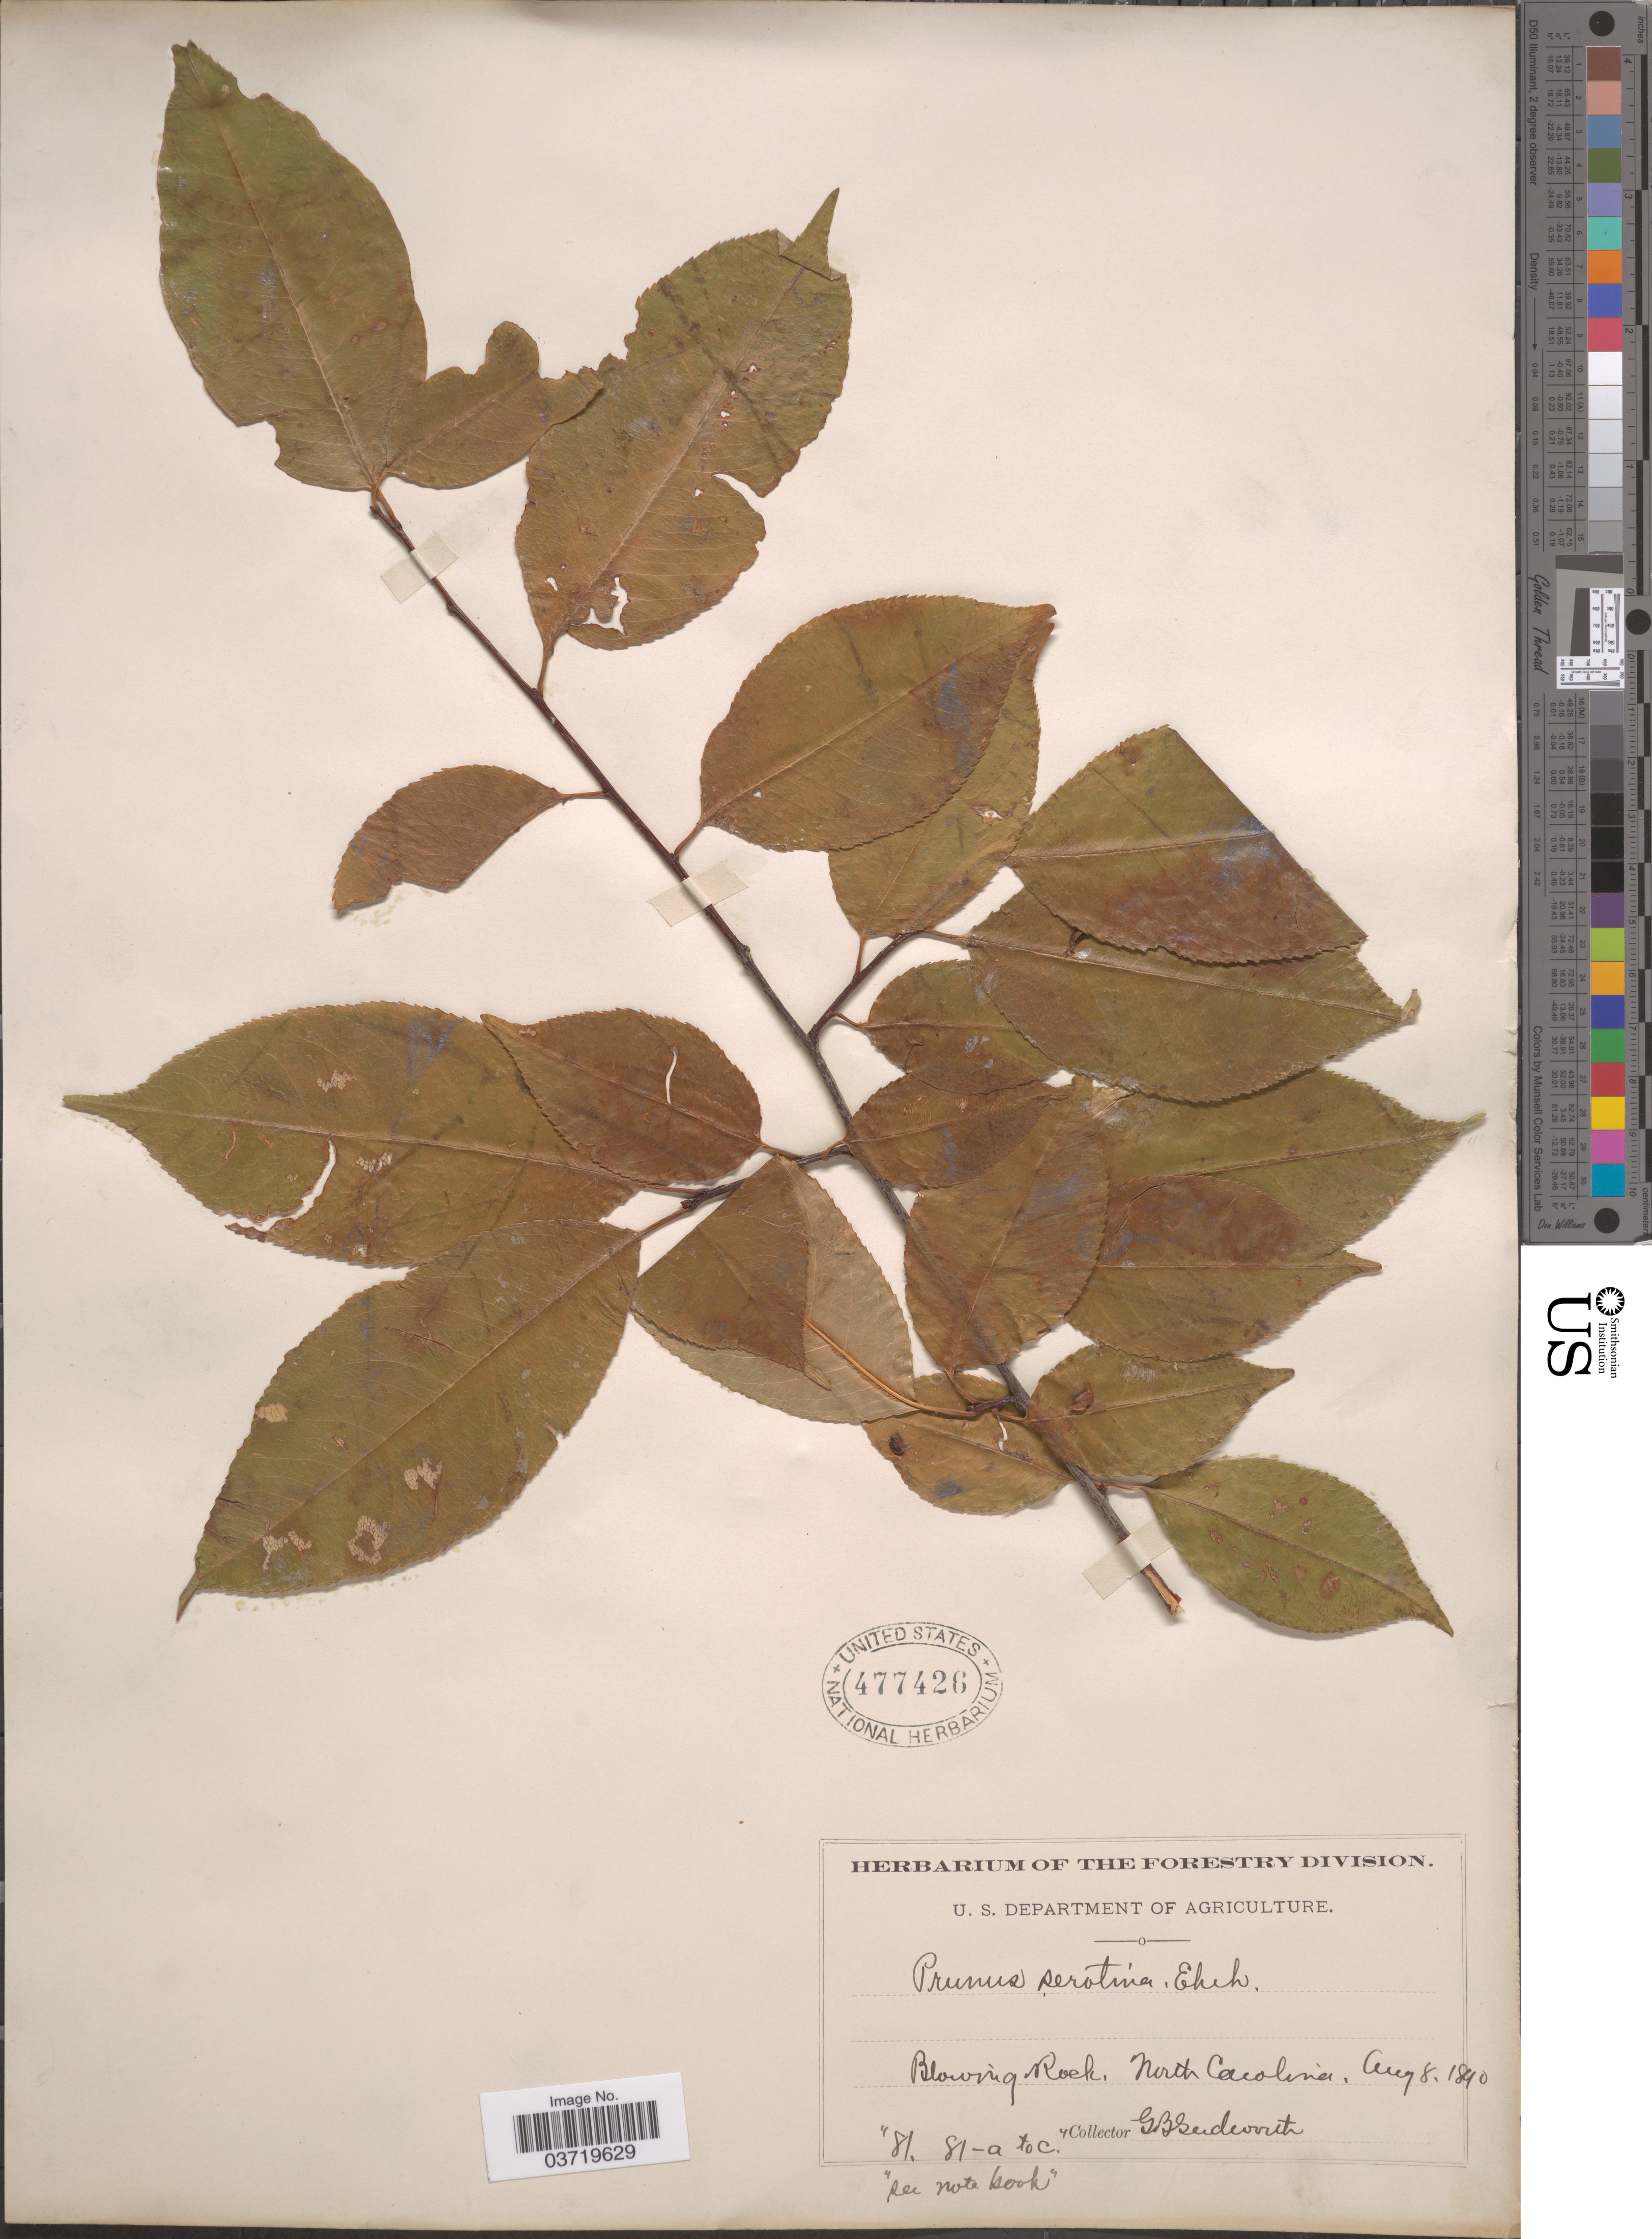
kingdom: Plantae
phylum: Tracheophyta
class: Magnoliopsida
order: Rosales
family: Rosaceae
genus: Prunus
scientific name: Prunus serotina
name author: Ehrh.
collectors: G. B. Sudworth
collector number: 81, 81-a to c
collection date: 1890-08-08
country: United States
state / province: North Carolina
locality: Blowing Rock.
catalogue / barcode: US 477426